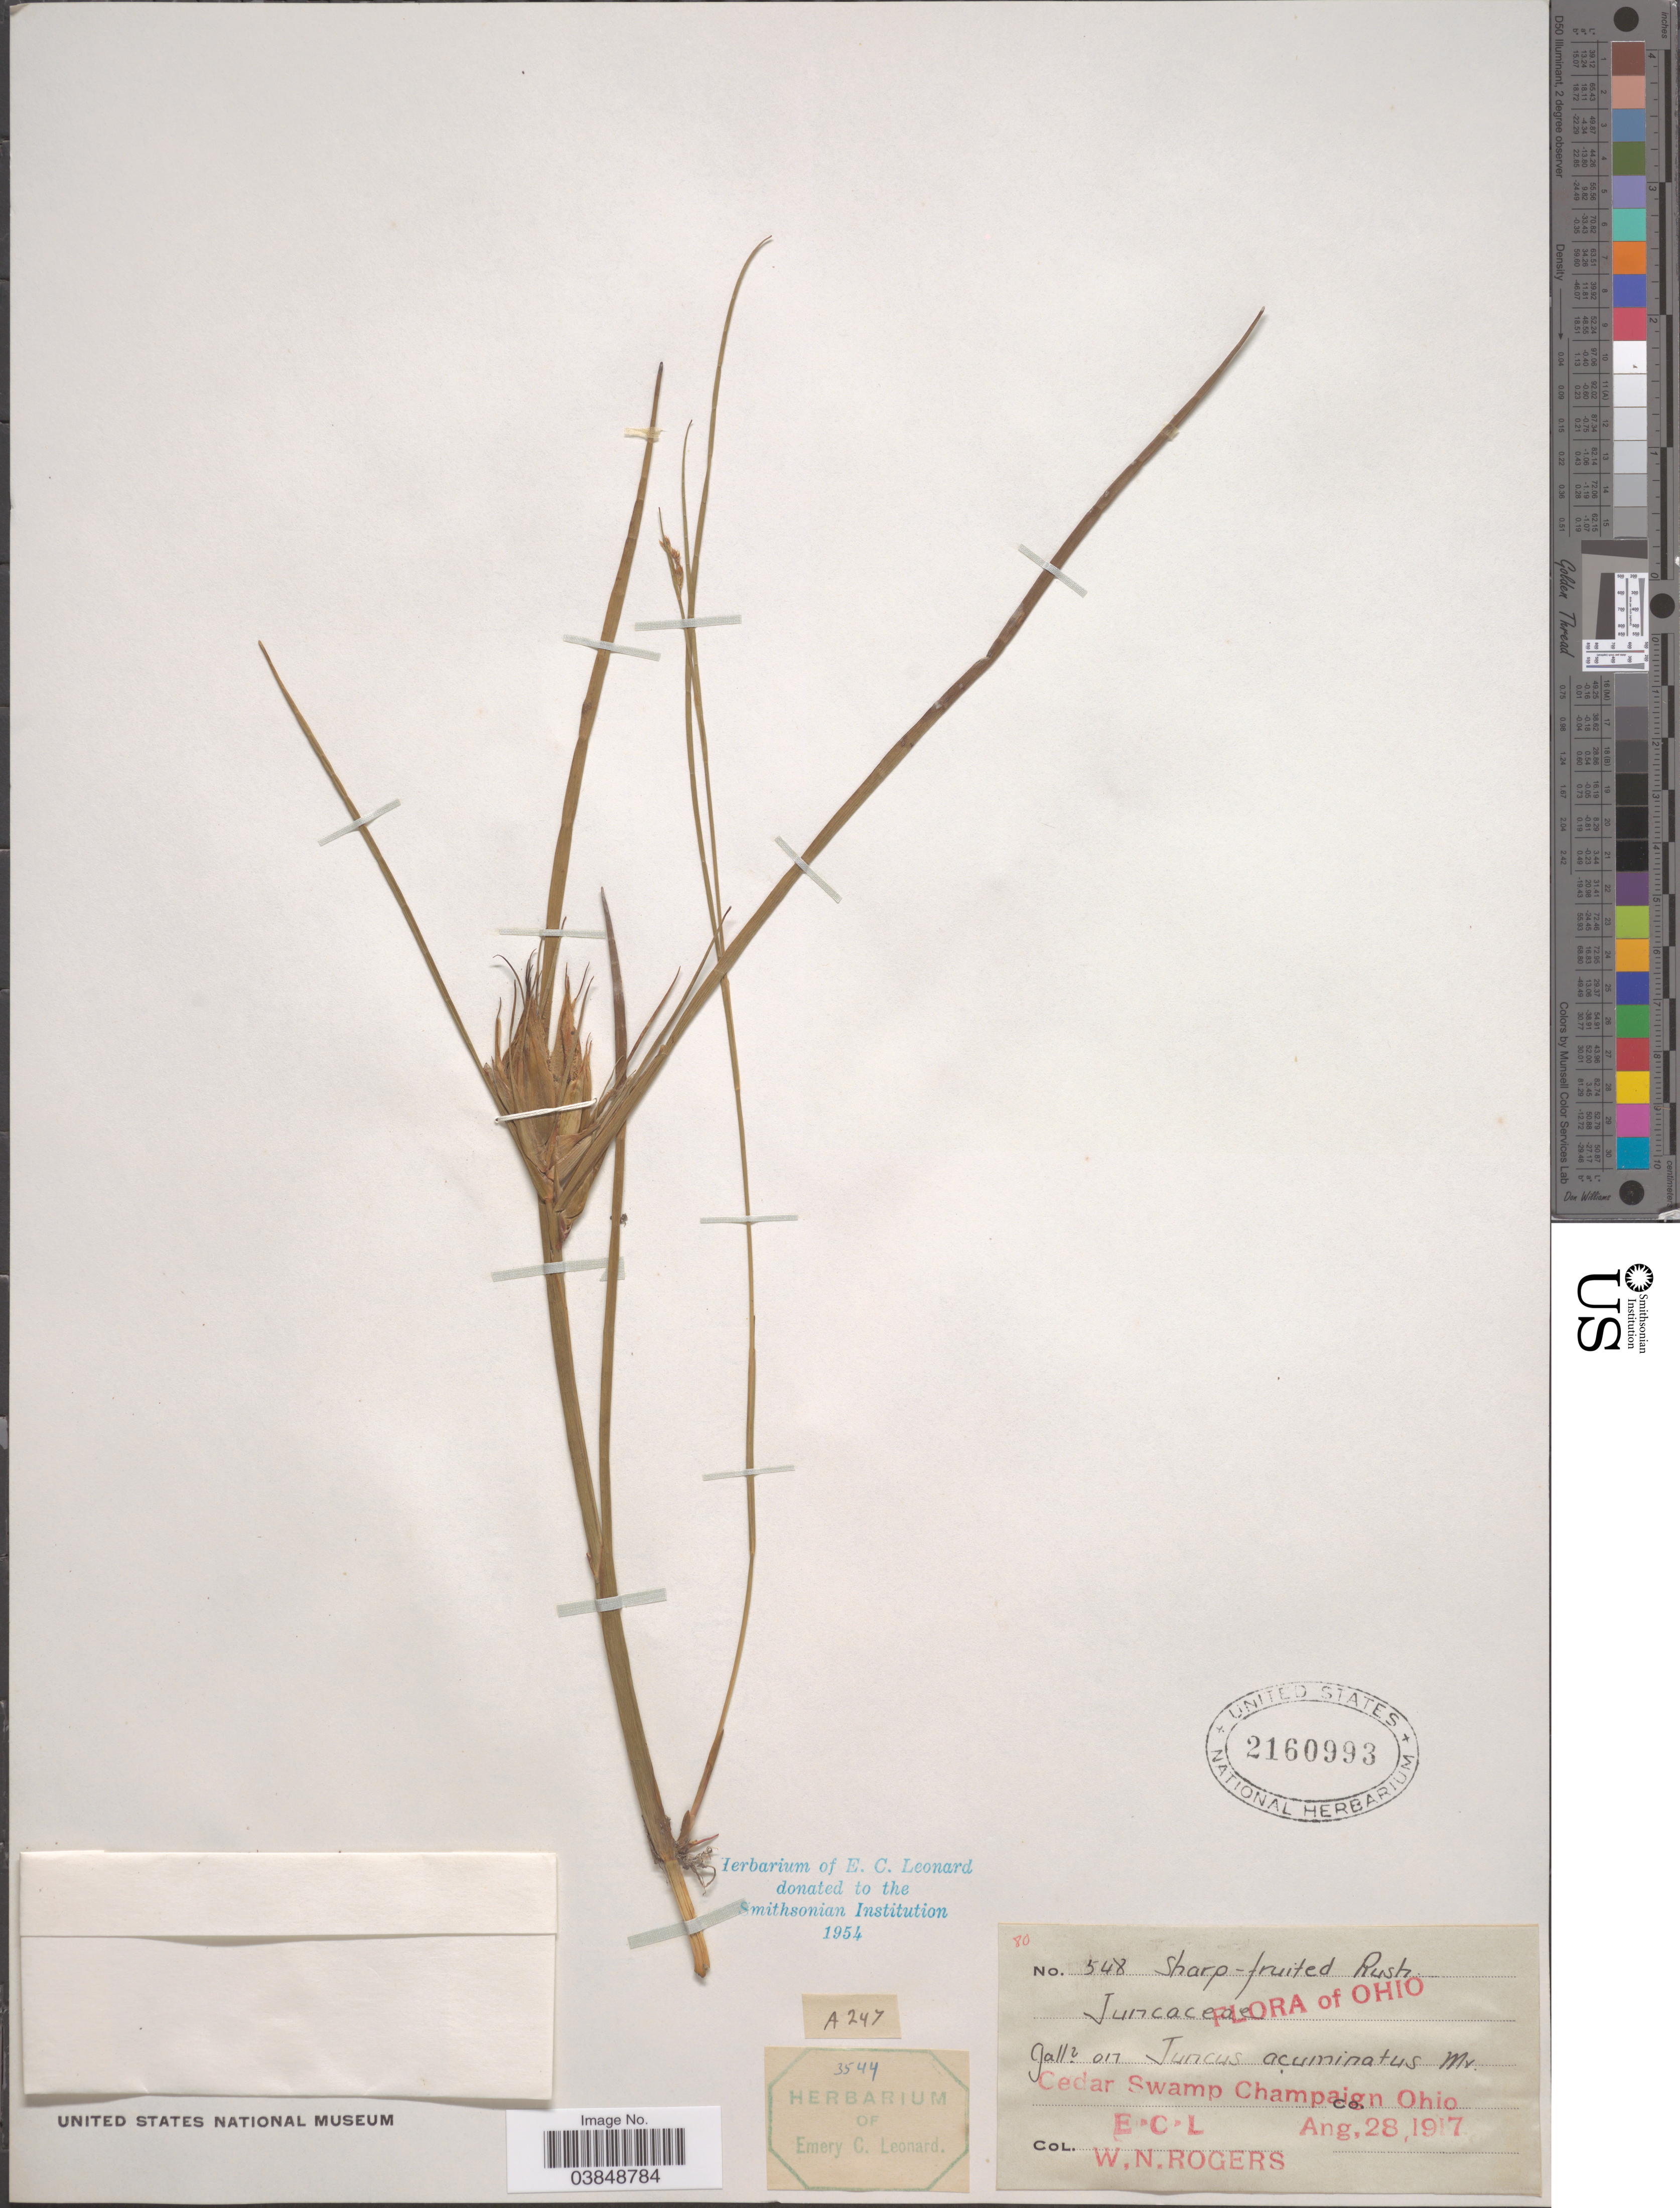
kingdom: Plantae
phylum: Tracheophyta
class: Liliopsida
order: Poales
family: Juncaceae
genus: Juncus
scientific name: Juncus acuminatus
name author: Michx.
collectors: E. C. Leonard & W. Rogers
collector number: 548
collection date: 1917-08-28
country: United States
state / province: Ohio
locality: Cedar Swamp. Champaign Co.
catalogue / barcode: US 2160993